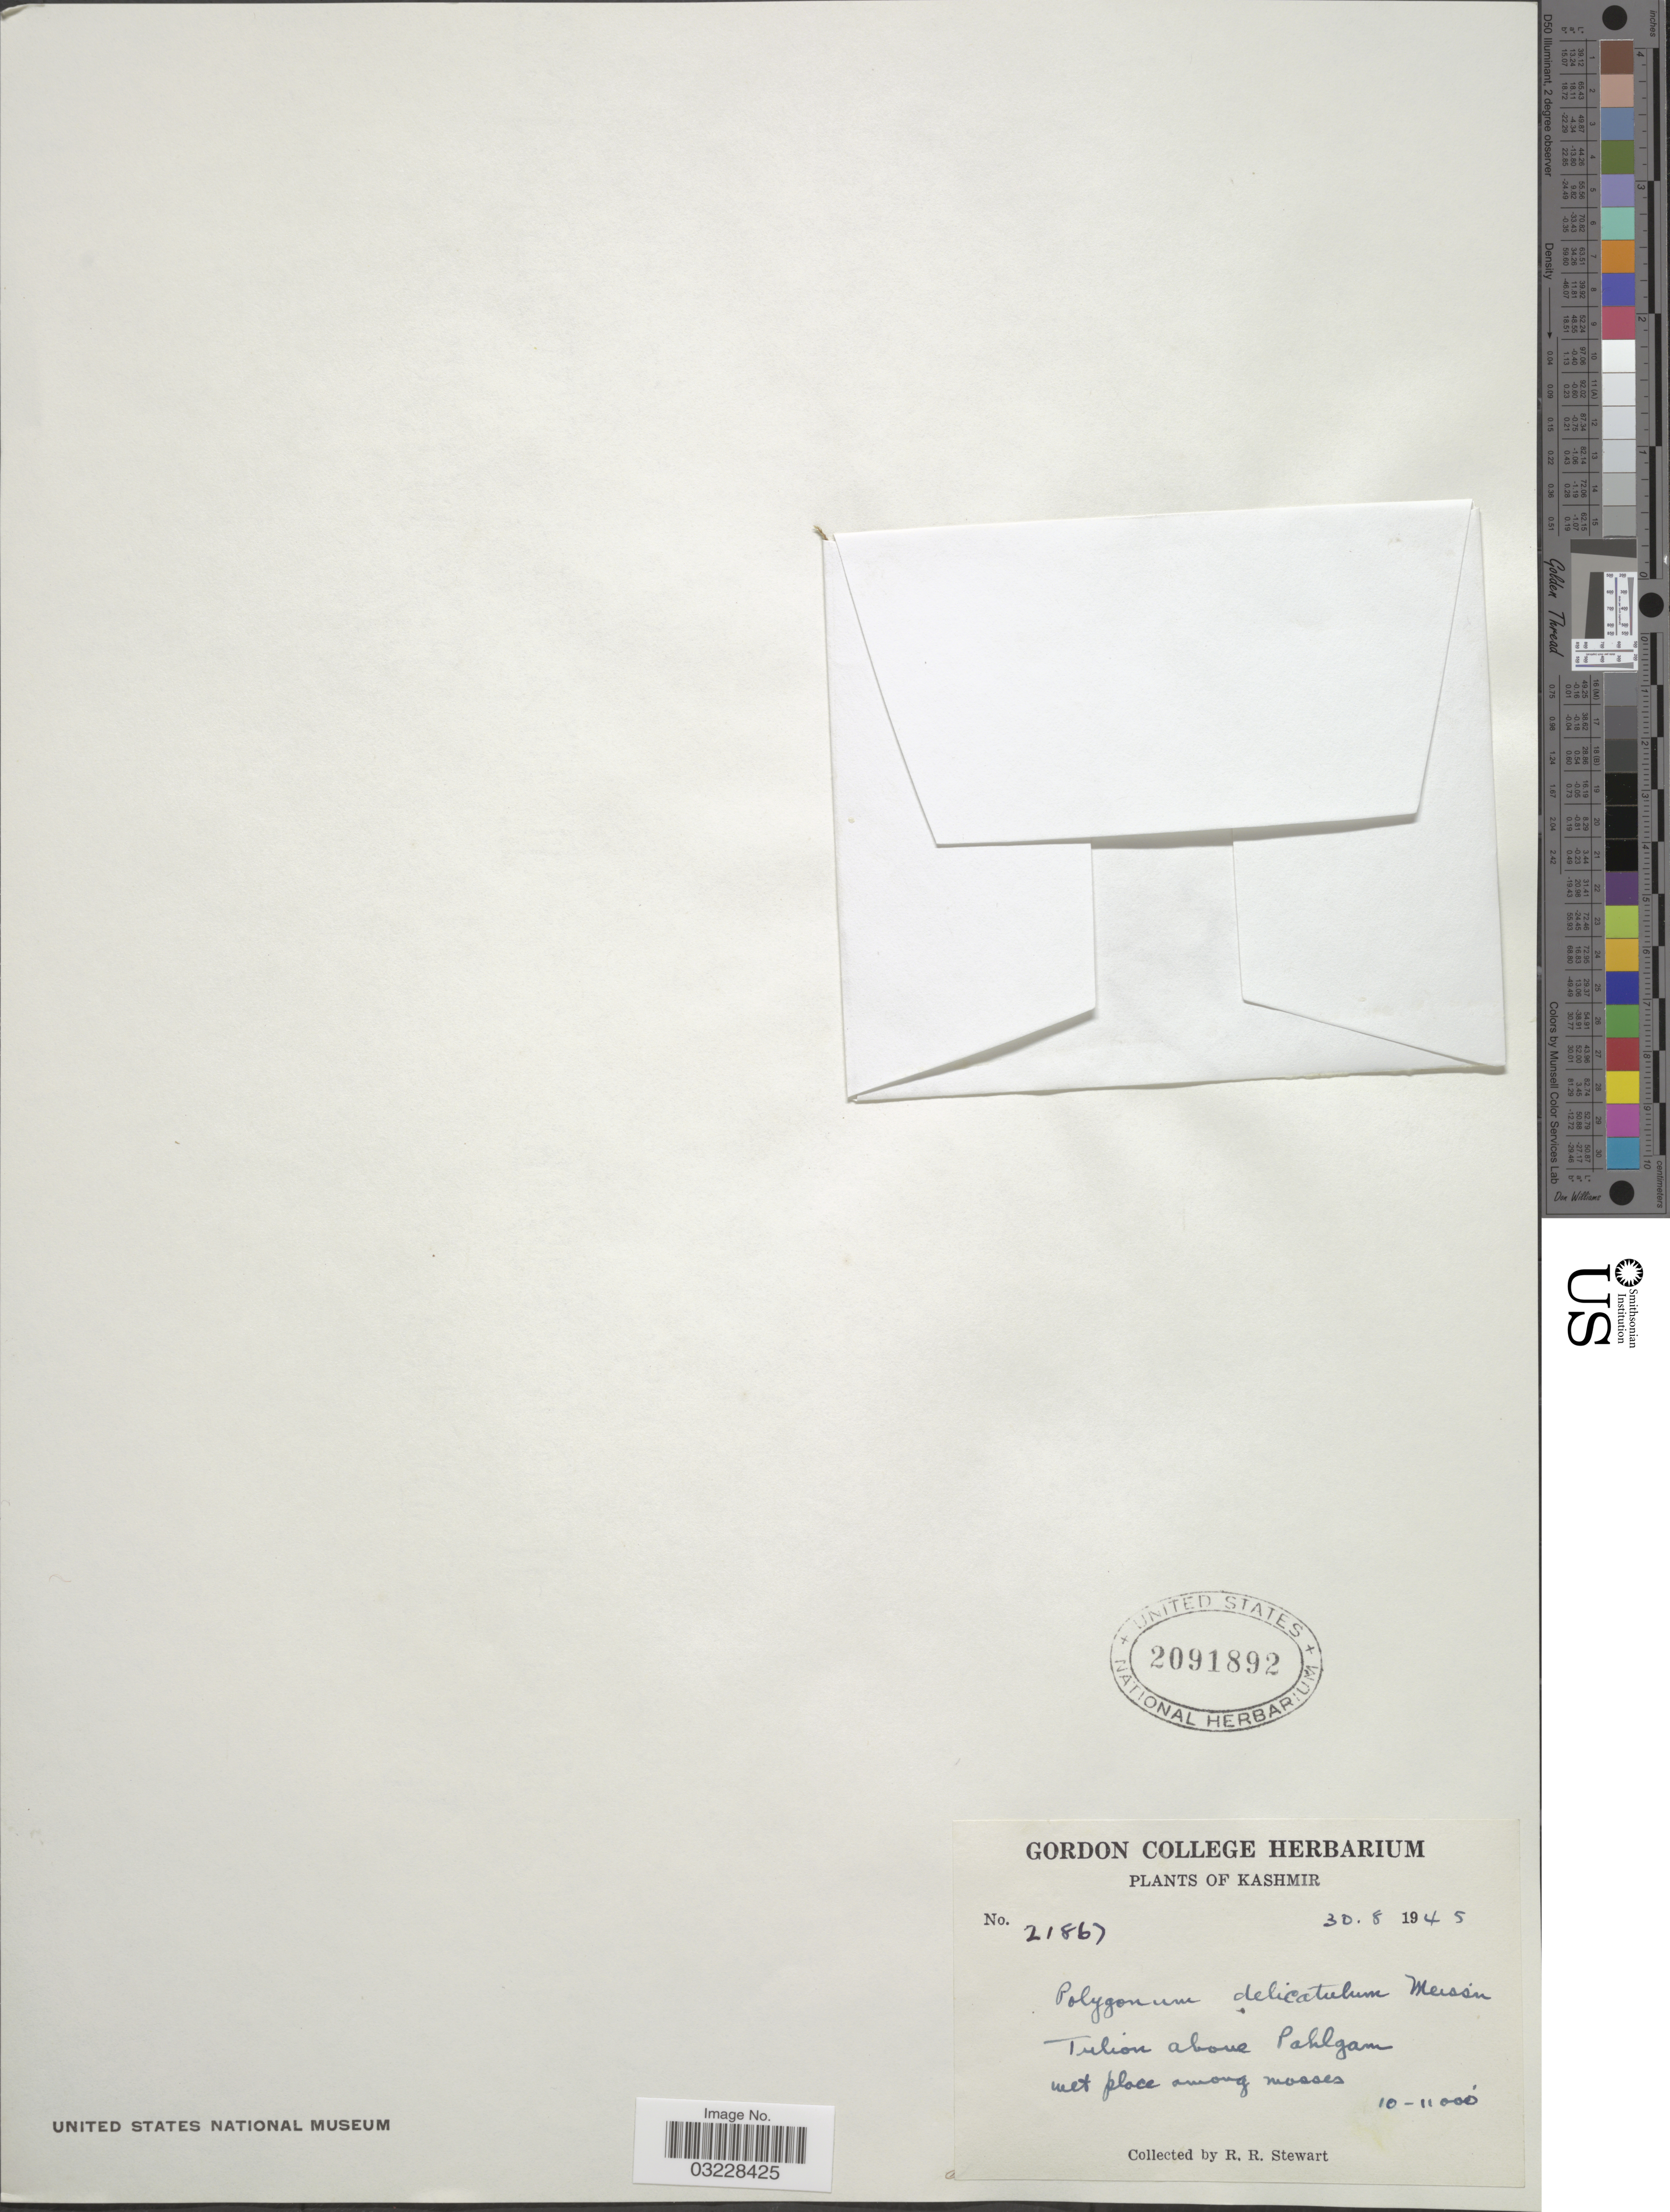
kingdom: Plantae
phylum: Tracheophyta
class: Magnoliopsida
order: Caryophyllales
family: Polygonaceae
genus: Koenigia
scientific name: Koenigia delicatula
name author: (Meisn.) H. Hara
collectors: R. Stewart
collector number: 21867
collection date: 1945-08-30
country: India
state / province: Jammu and Kashmir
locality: Tulion above Pahlgam.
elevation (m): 3048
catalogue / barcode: US 2091892